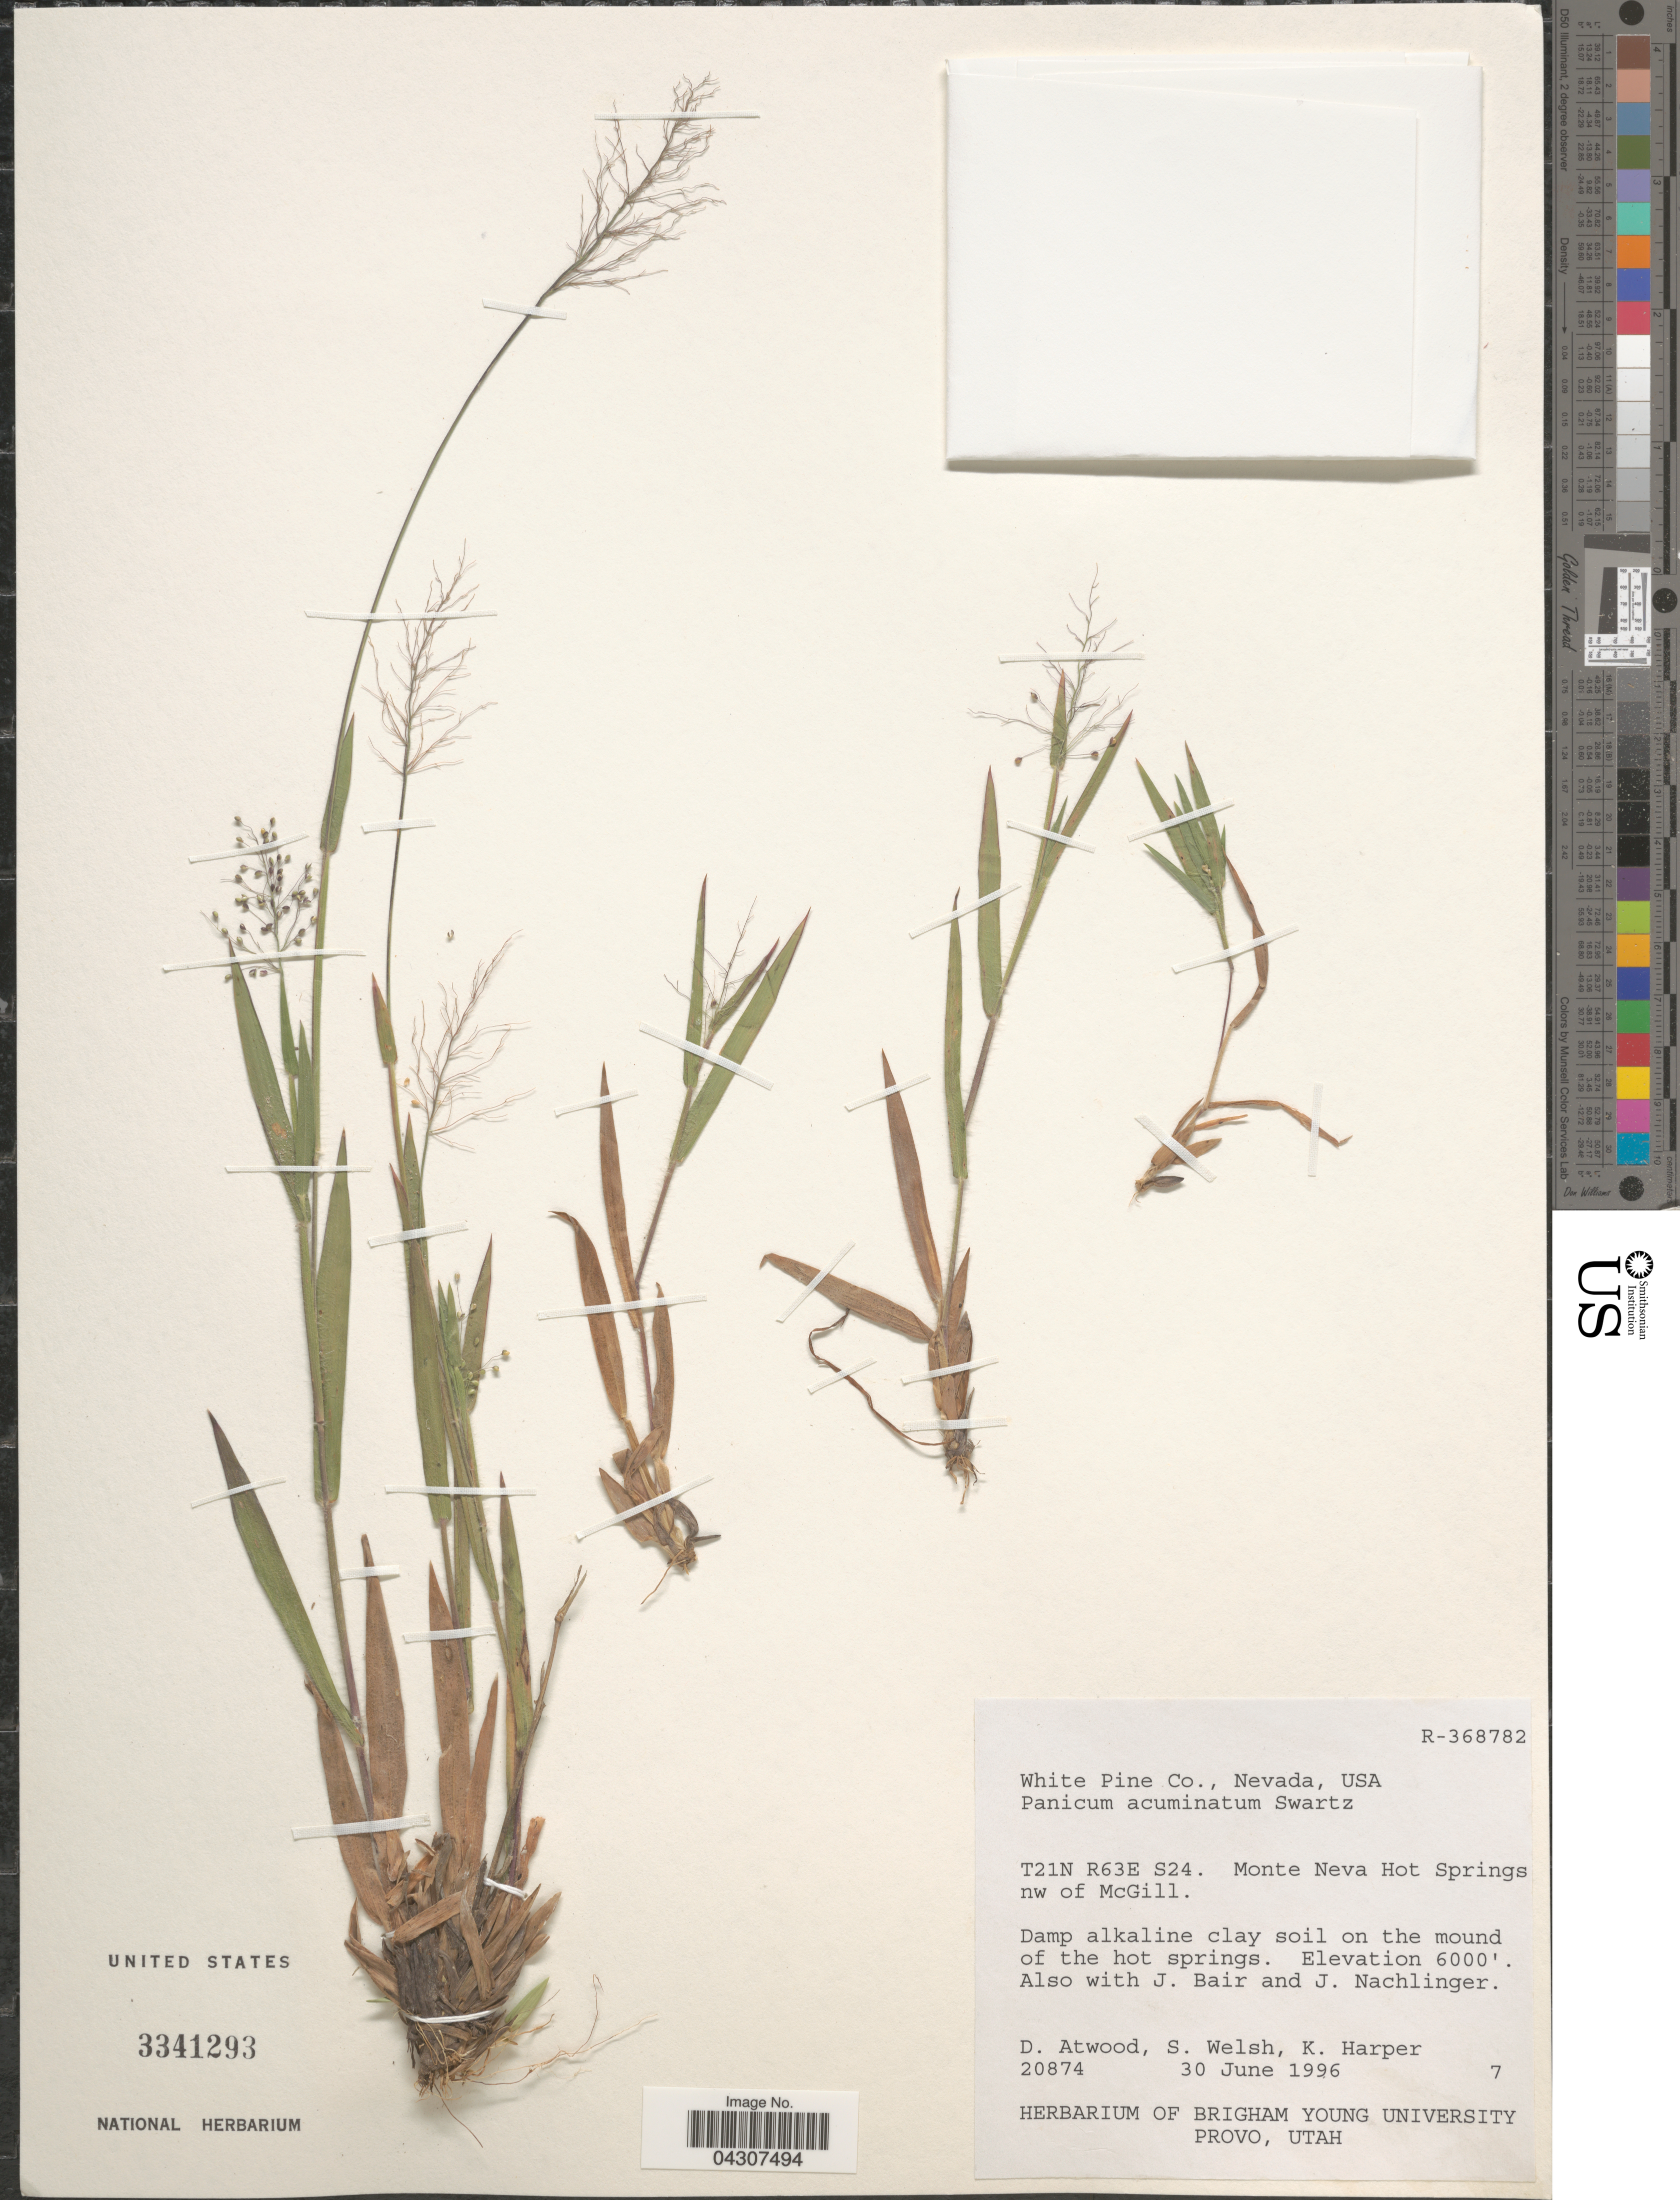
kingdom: Plantae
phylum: Tracheophyta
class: Liliopsida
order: Poales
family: Poaceae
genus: Panicum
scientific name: Panicum acuminatum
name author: Sw.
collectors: D. Atwood, S. Welsh, K. Harper, J. Bair & J. Nachlinger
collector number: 20874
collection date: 1996-06-30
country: United States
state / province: Nevada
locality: White Pine Co. T21N R63E S24. Monte Neva Hot Springs nw of McGill. Damp alkaline clay soil on the mound of the hot springs.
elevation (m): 1829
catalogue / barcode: US 3341293